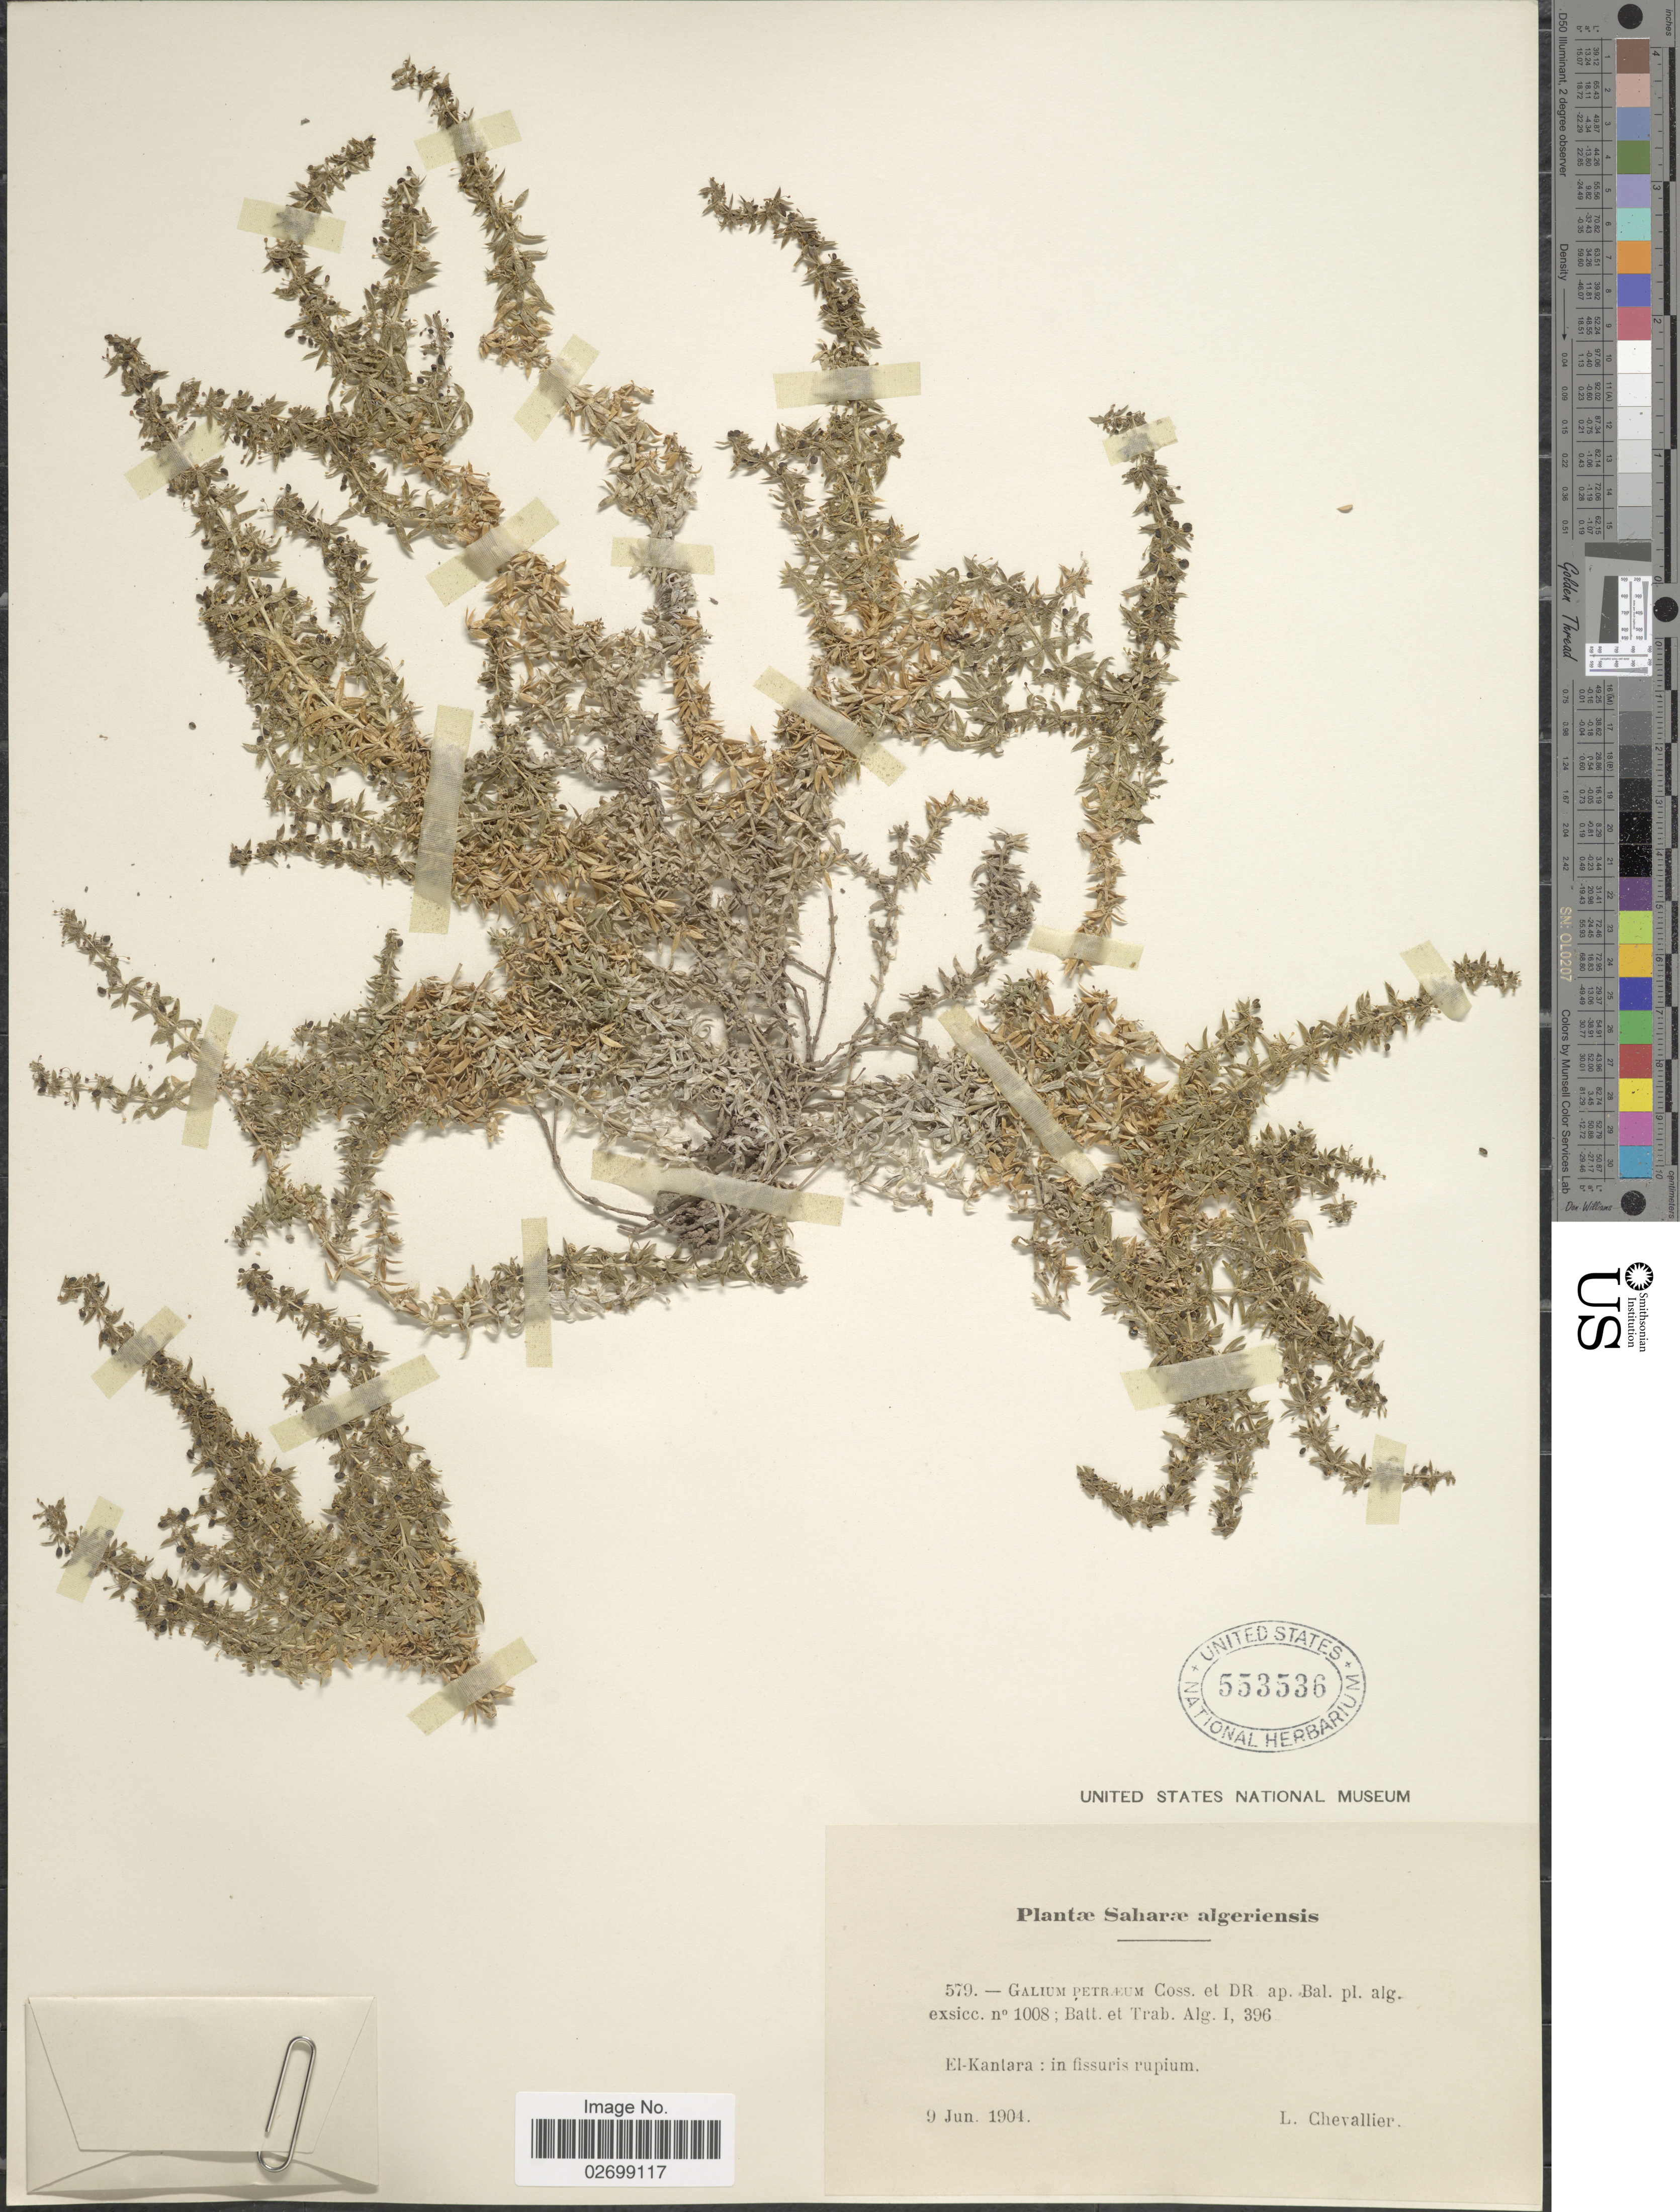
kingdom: Plantae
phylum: Tracheophyta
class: Magnoliopsida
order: Gentianales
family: Rubiaceae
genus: Galium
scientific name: Galium petraeum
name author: Schur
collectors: L. Chevallier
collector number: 579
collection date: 1904-06-09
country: Algeria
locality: Saharae algeriensis, El-Kantara: in fissuris rupium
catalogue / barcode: US 553536